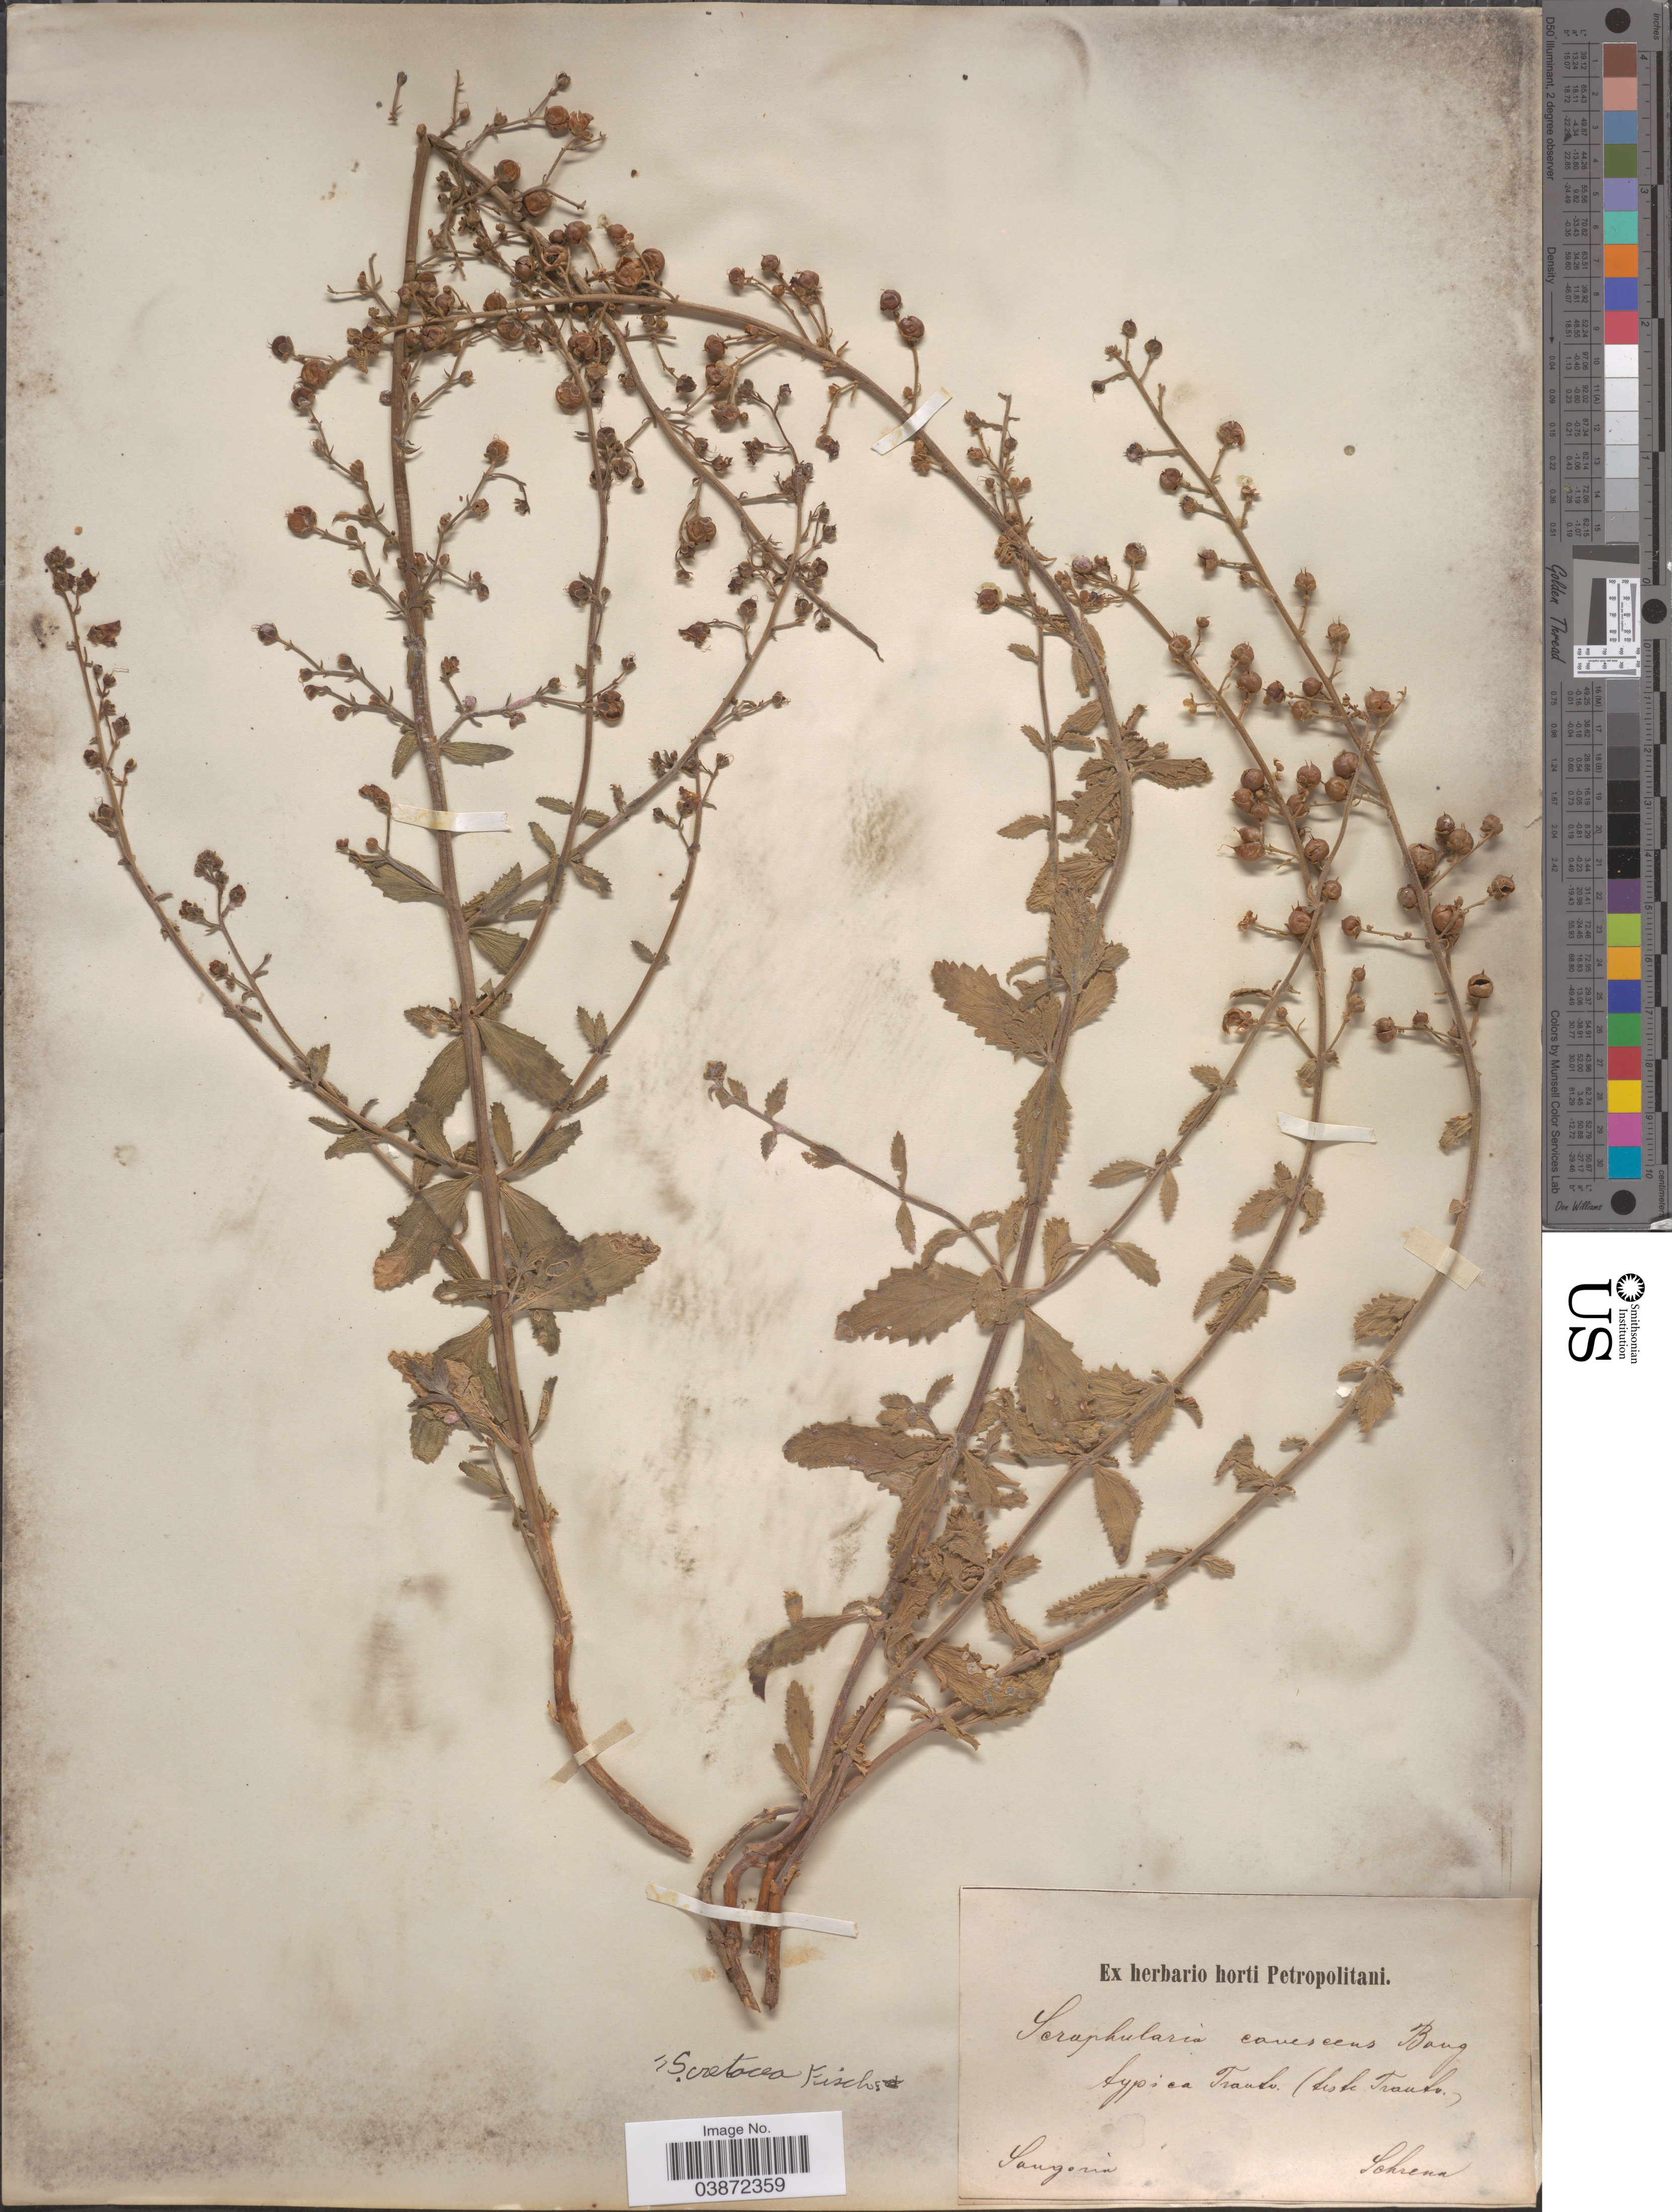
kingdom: Plantae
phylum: Tracheophyta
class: Magnoliopsida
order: Lamiales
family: Scrophulariaceae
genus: Scrophularia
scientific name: Scrophularia cretacea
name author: Fisch. ex Spreng.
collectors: A.G. Schrenk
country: China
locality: Songoria.